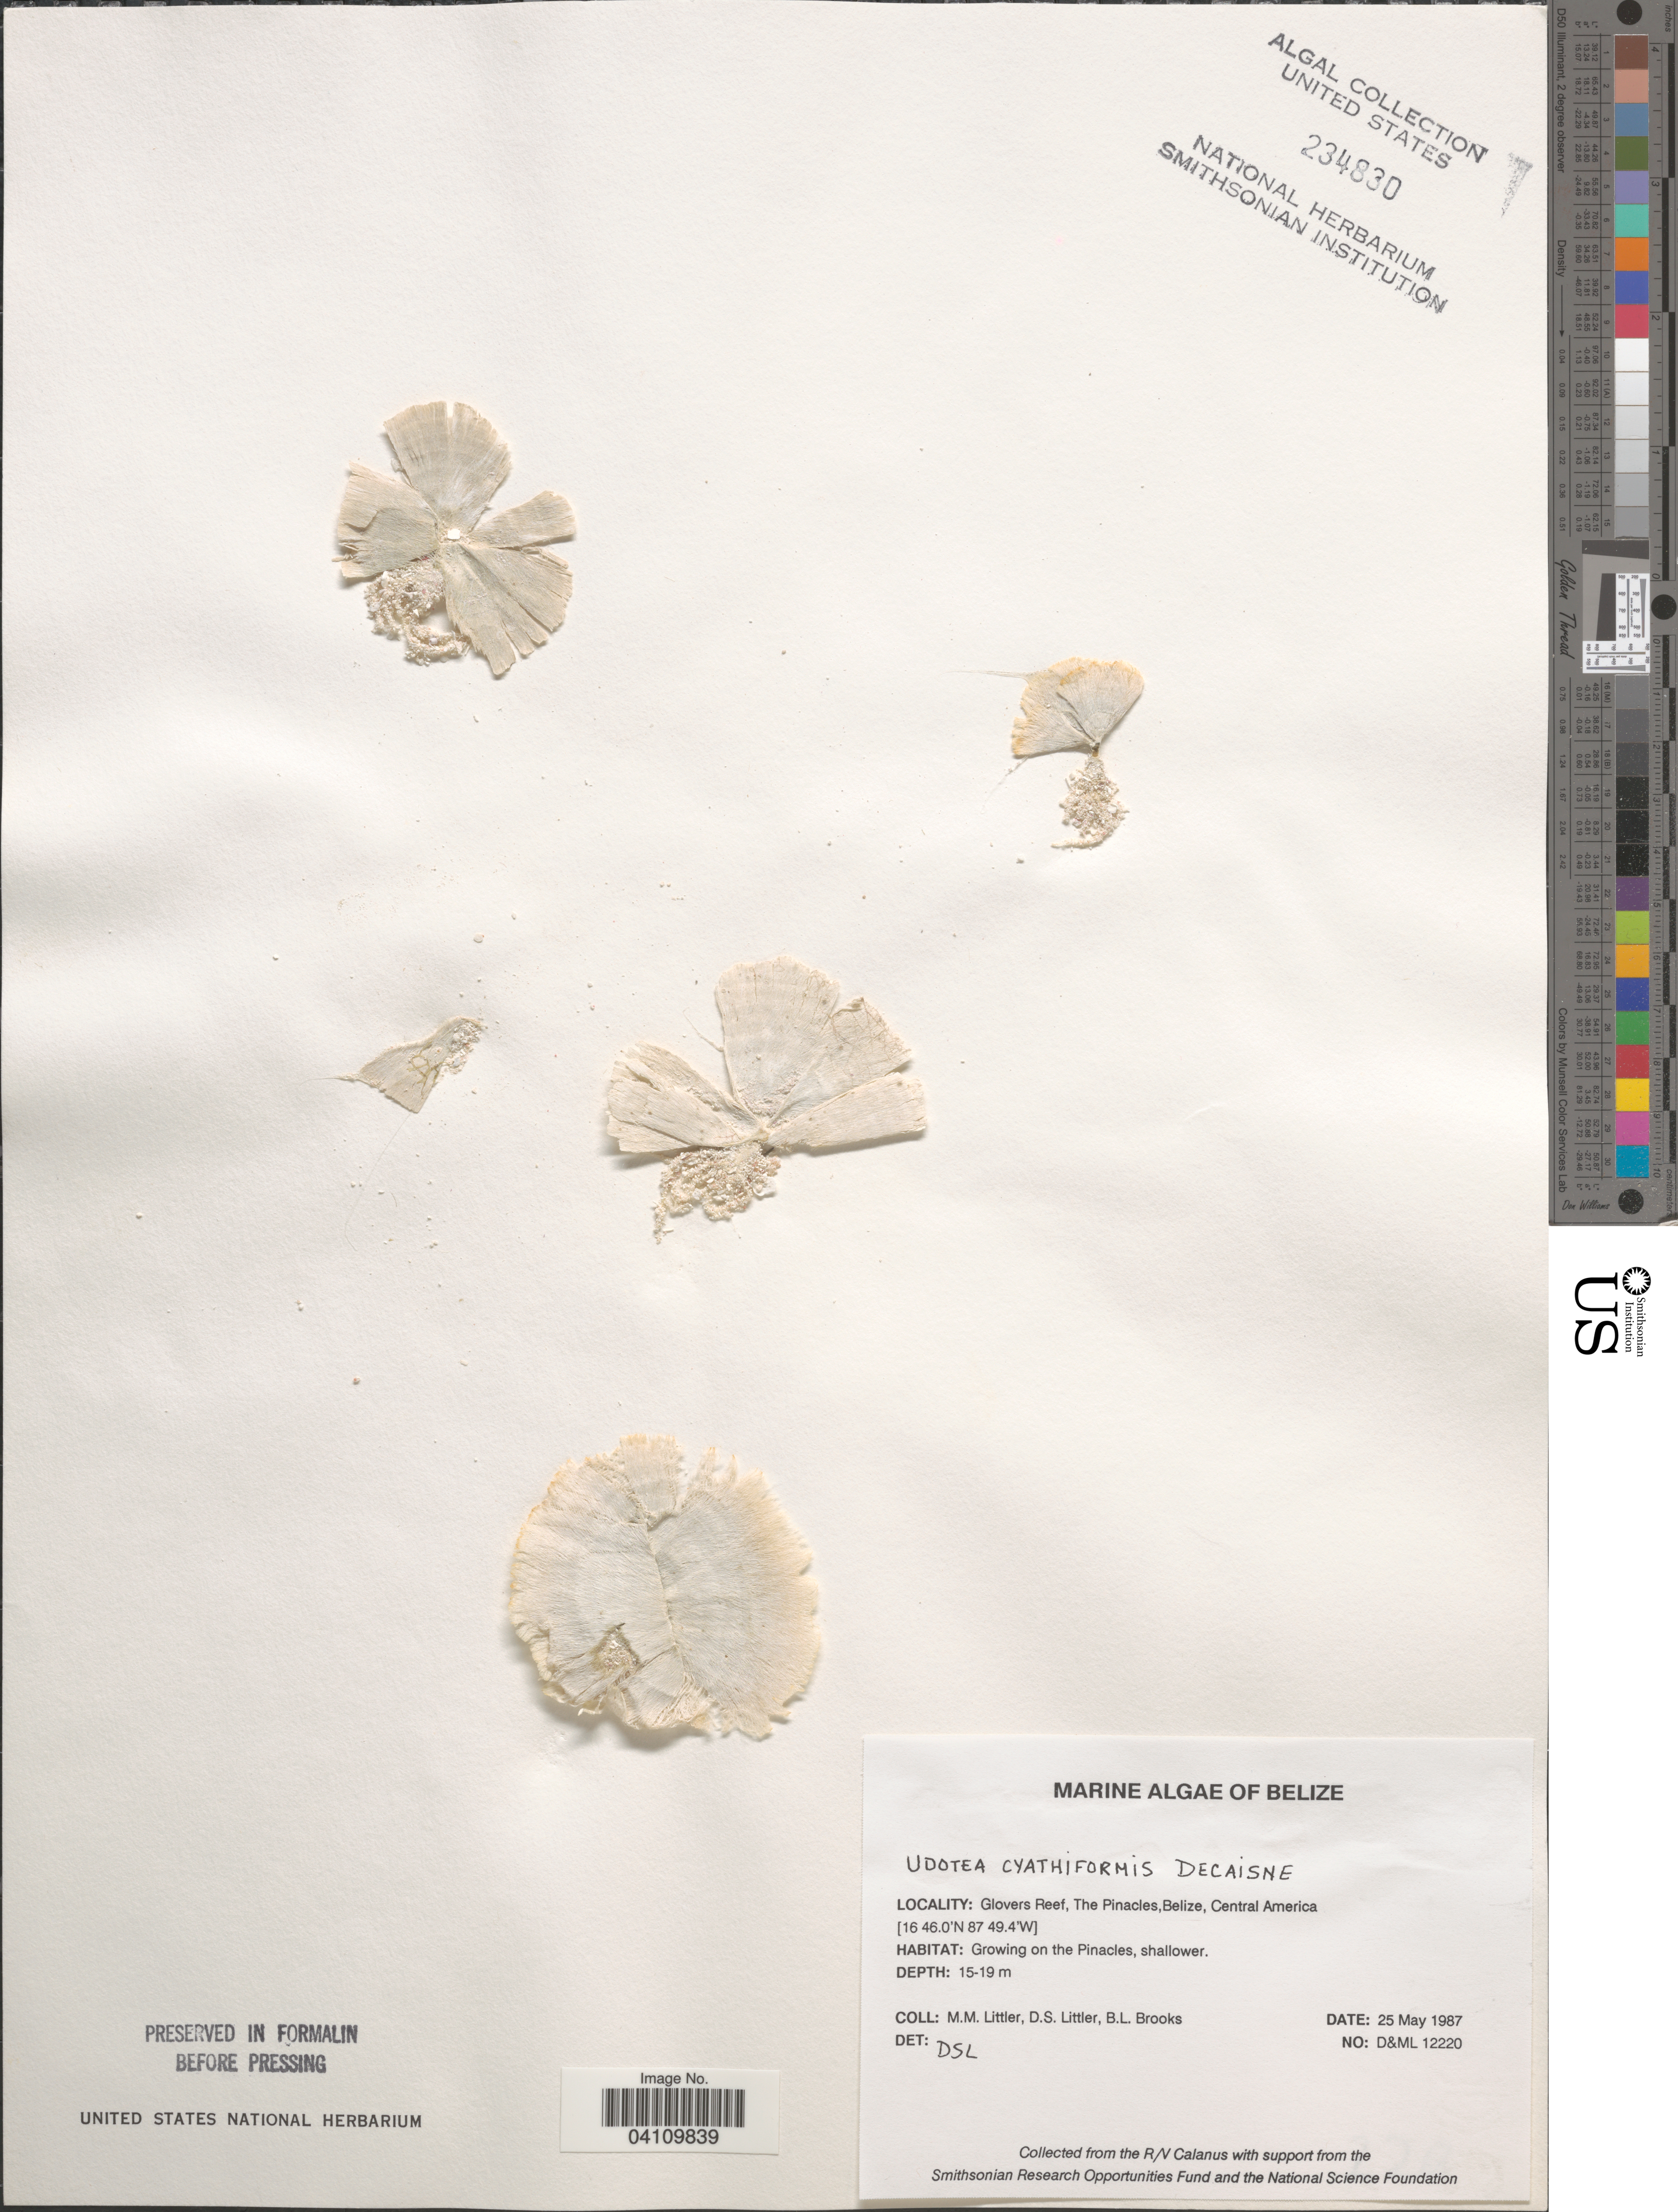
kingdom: Plantae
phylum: Chlorophyta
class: Ulvophyceae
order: Bryopsidales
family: Udoteaceae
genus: Udotea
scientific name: Udotea cyathiformis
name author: Decne.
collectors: D. S. Littler & B. Brooks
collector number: D&ML 12220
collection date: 1987-05-25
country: Belize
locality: Glovers Reef, The Pinacles.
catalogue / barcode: US 234830